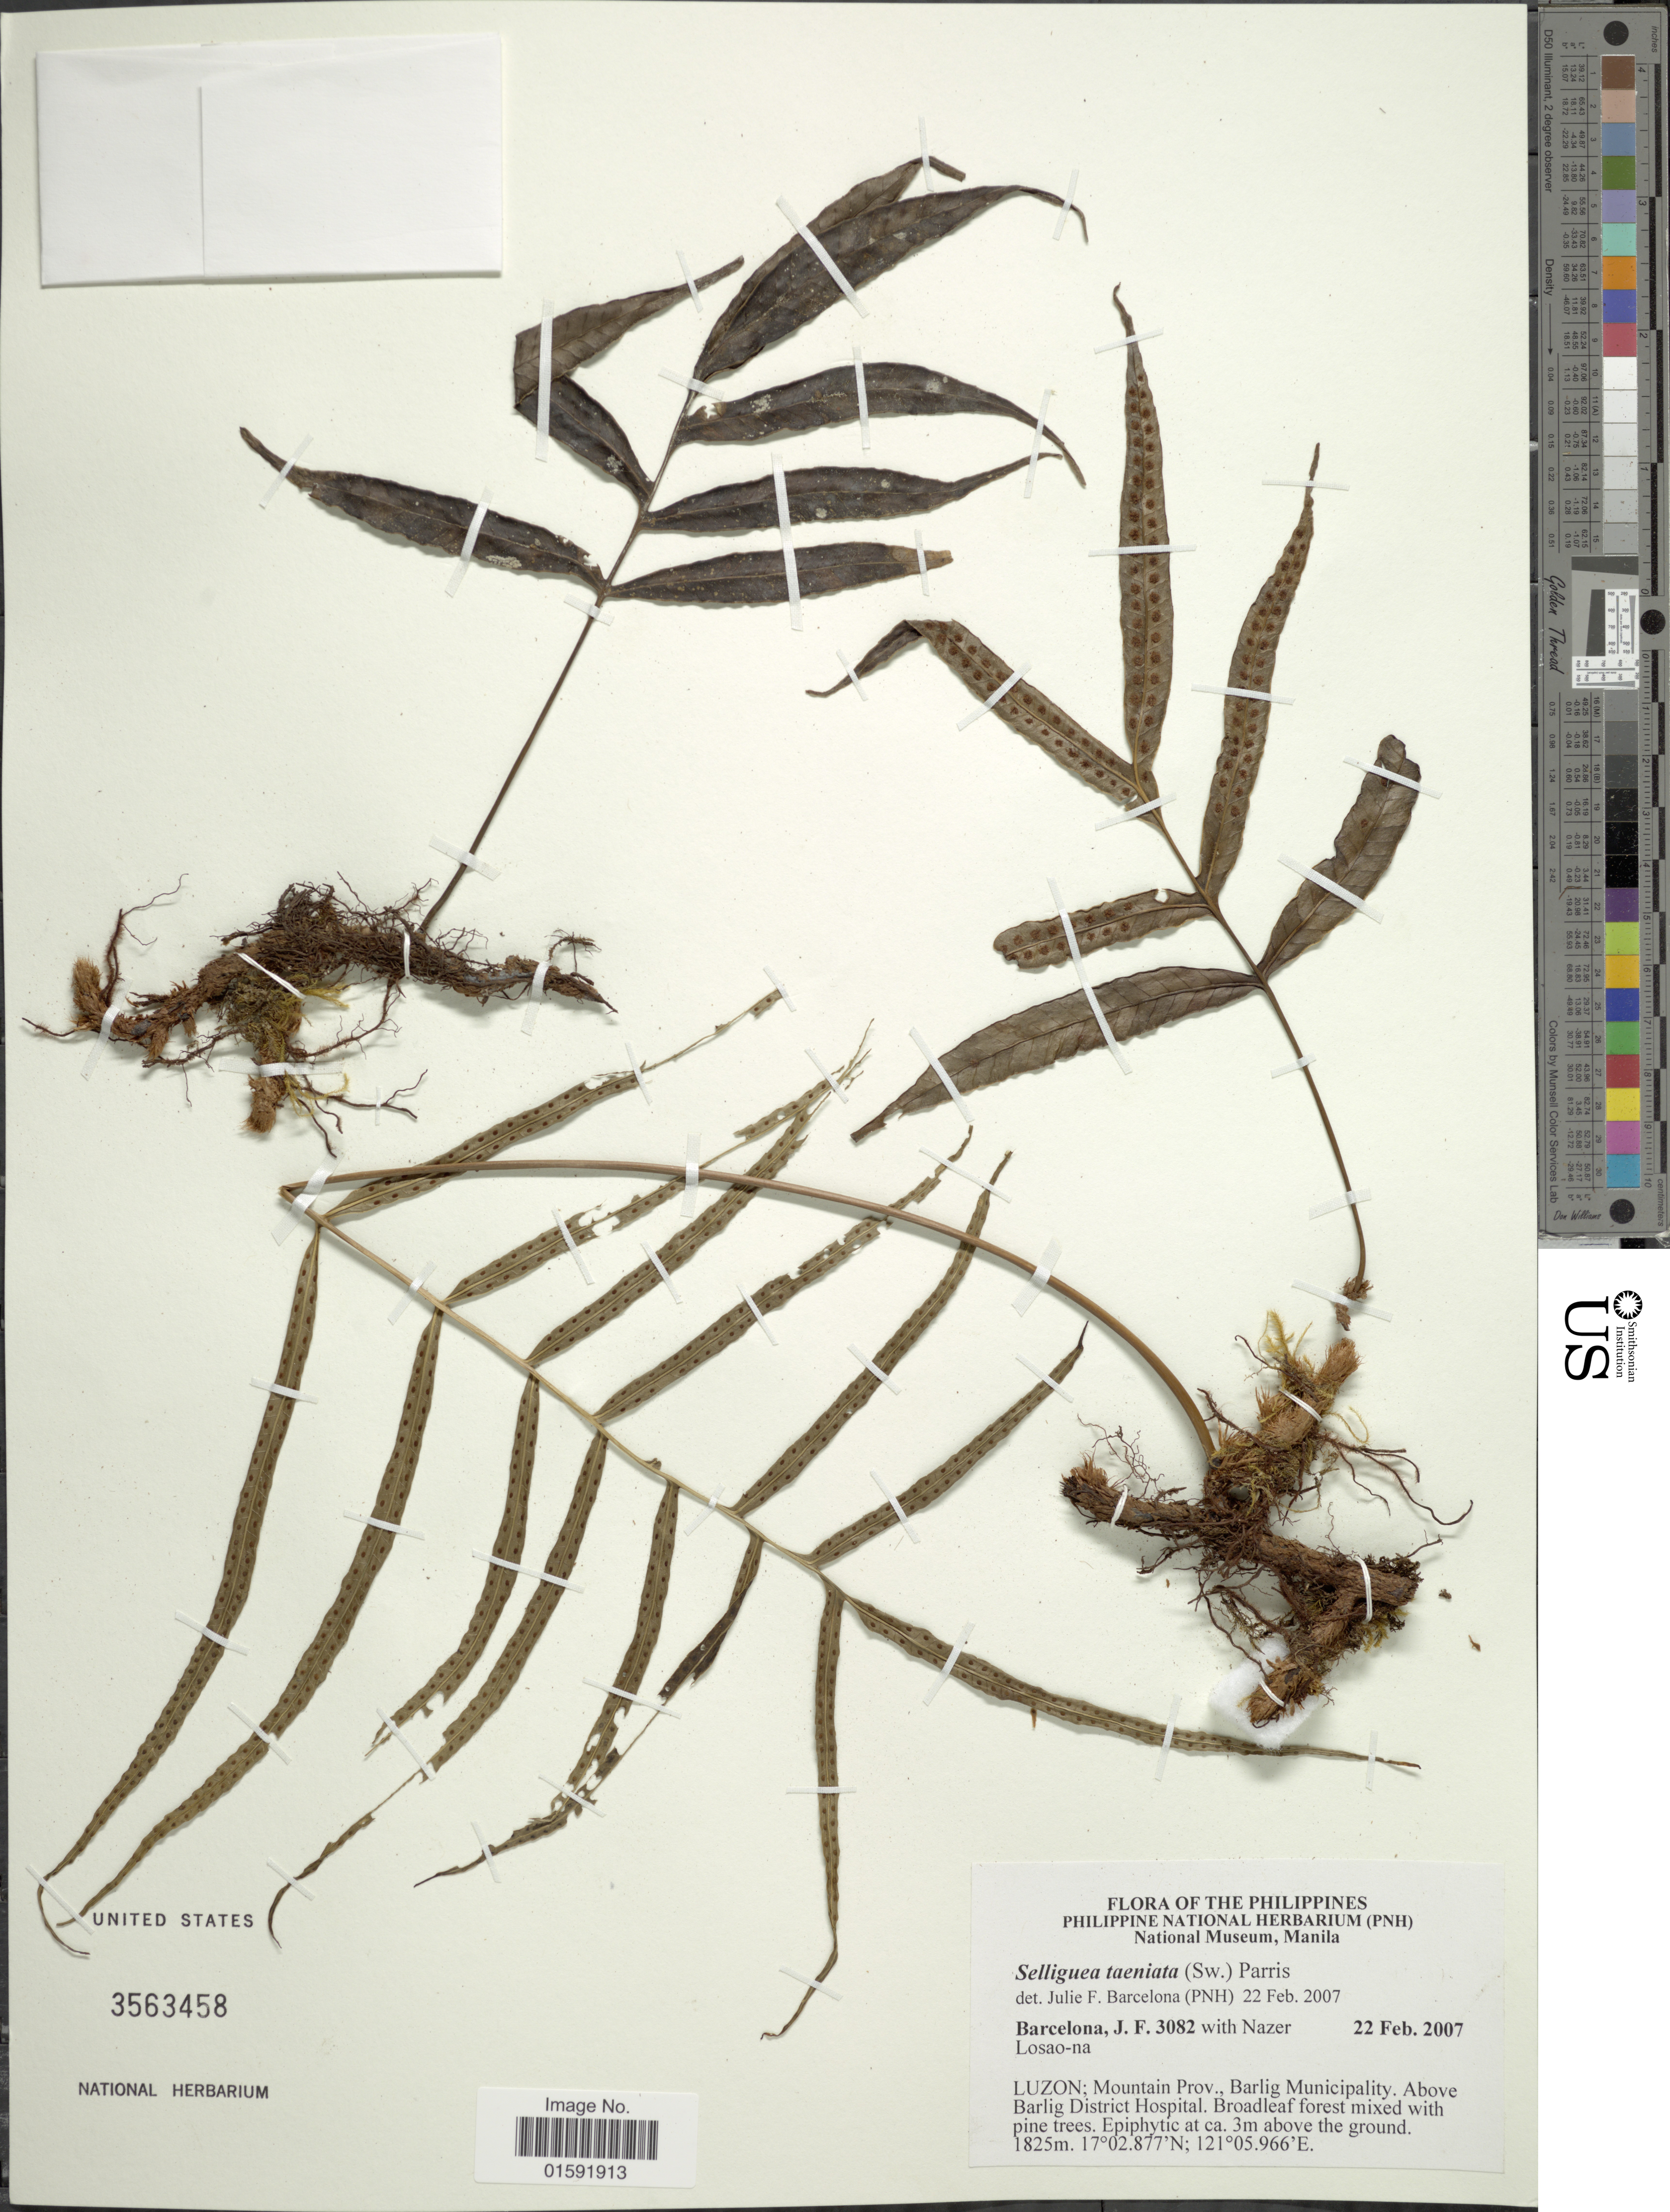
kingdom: Plantae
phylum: Tracheophyta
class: Polypodiopsida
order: Polypodiales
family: Polypodiaceae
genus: Selliguea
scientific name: Selliguea taeniata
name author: Parris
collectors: J. F. Barcelona & N. Losao-na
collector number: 3082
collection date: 2007-02-22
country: Philippines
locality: Luzon, Mountain Prov., Barlig Municipality, Above Barlig District Hospital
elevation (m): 1825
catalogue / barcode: US 3563458